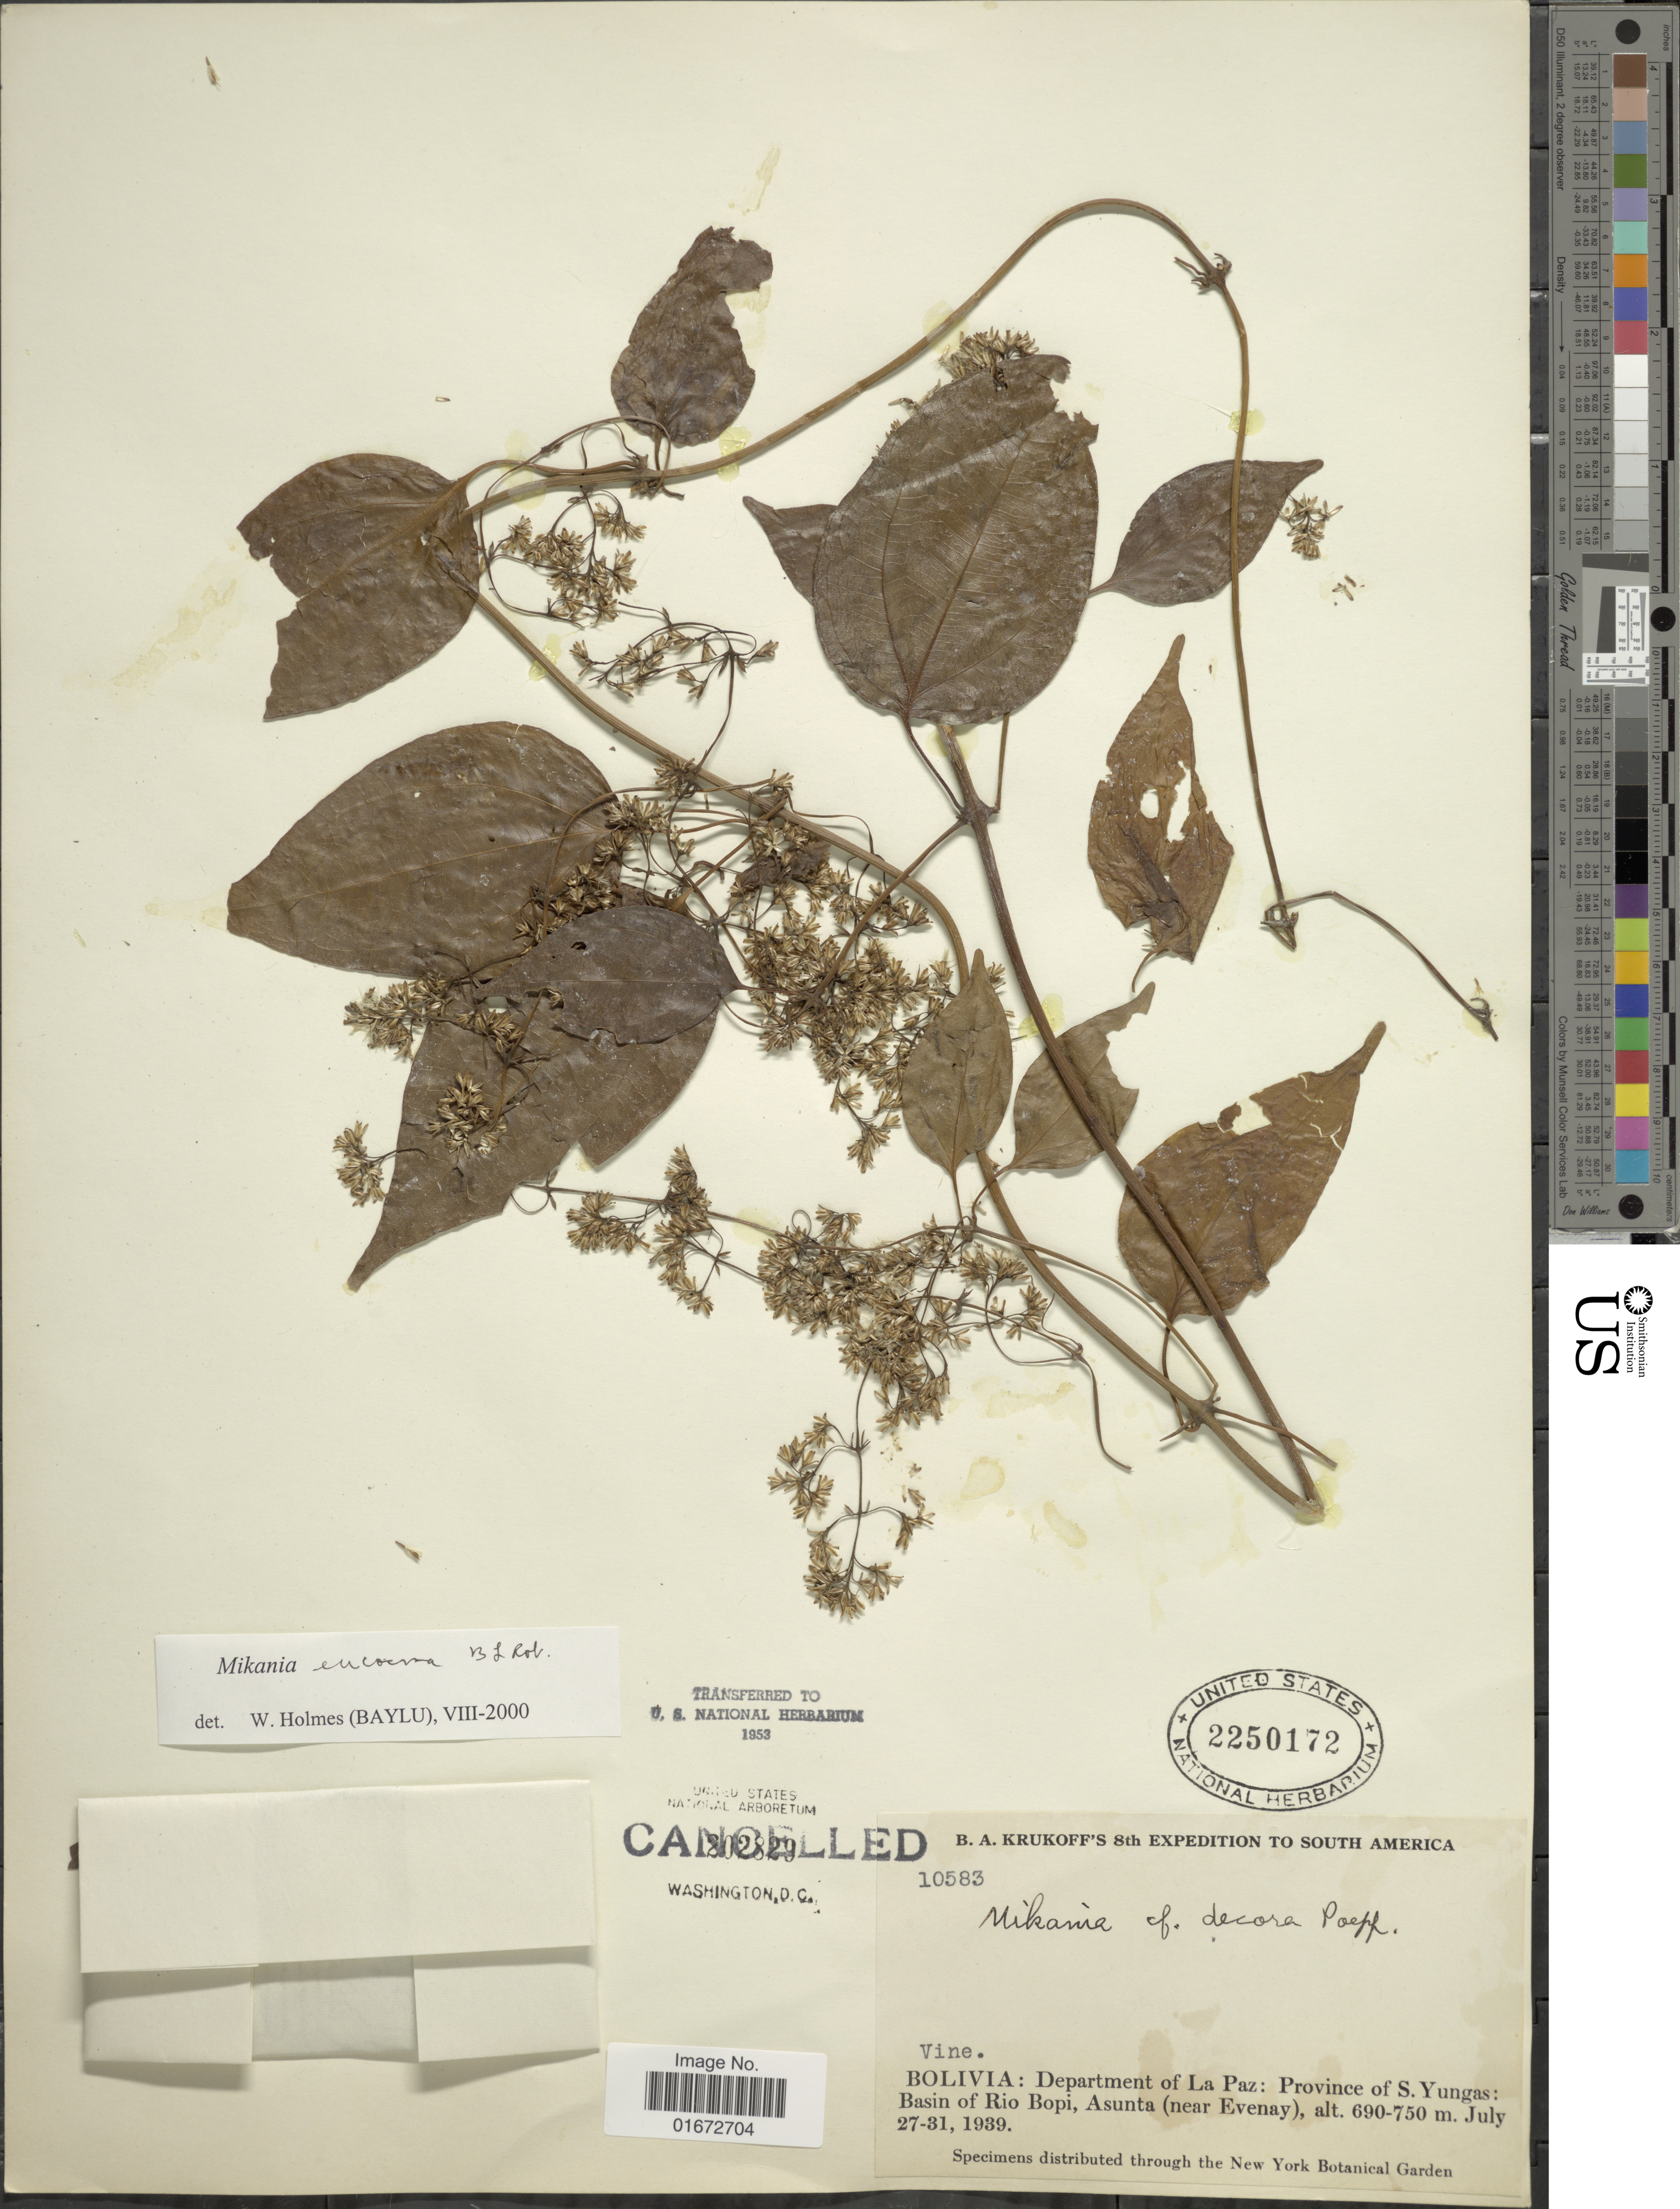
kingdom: Plantae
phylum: Tracheophyta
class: Magnoliopsida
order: Asterales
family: Asteraceae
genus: Mikania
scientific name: Mikania eucosma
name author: B.L. Rob.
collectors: B. A. Krukoff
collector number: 10583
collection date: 1939-07-27/1939-07-31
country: Bolivia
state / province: La Paz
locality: Bolivia: Department of La Paz: Province of S. Yungas: Basin of Rio Bopi, Asunta (near EVENAY)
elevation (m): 690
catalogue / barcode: US 2250172